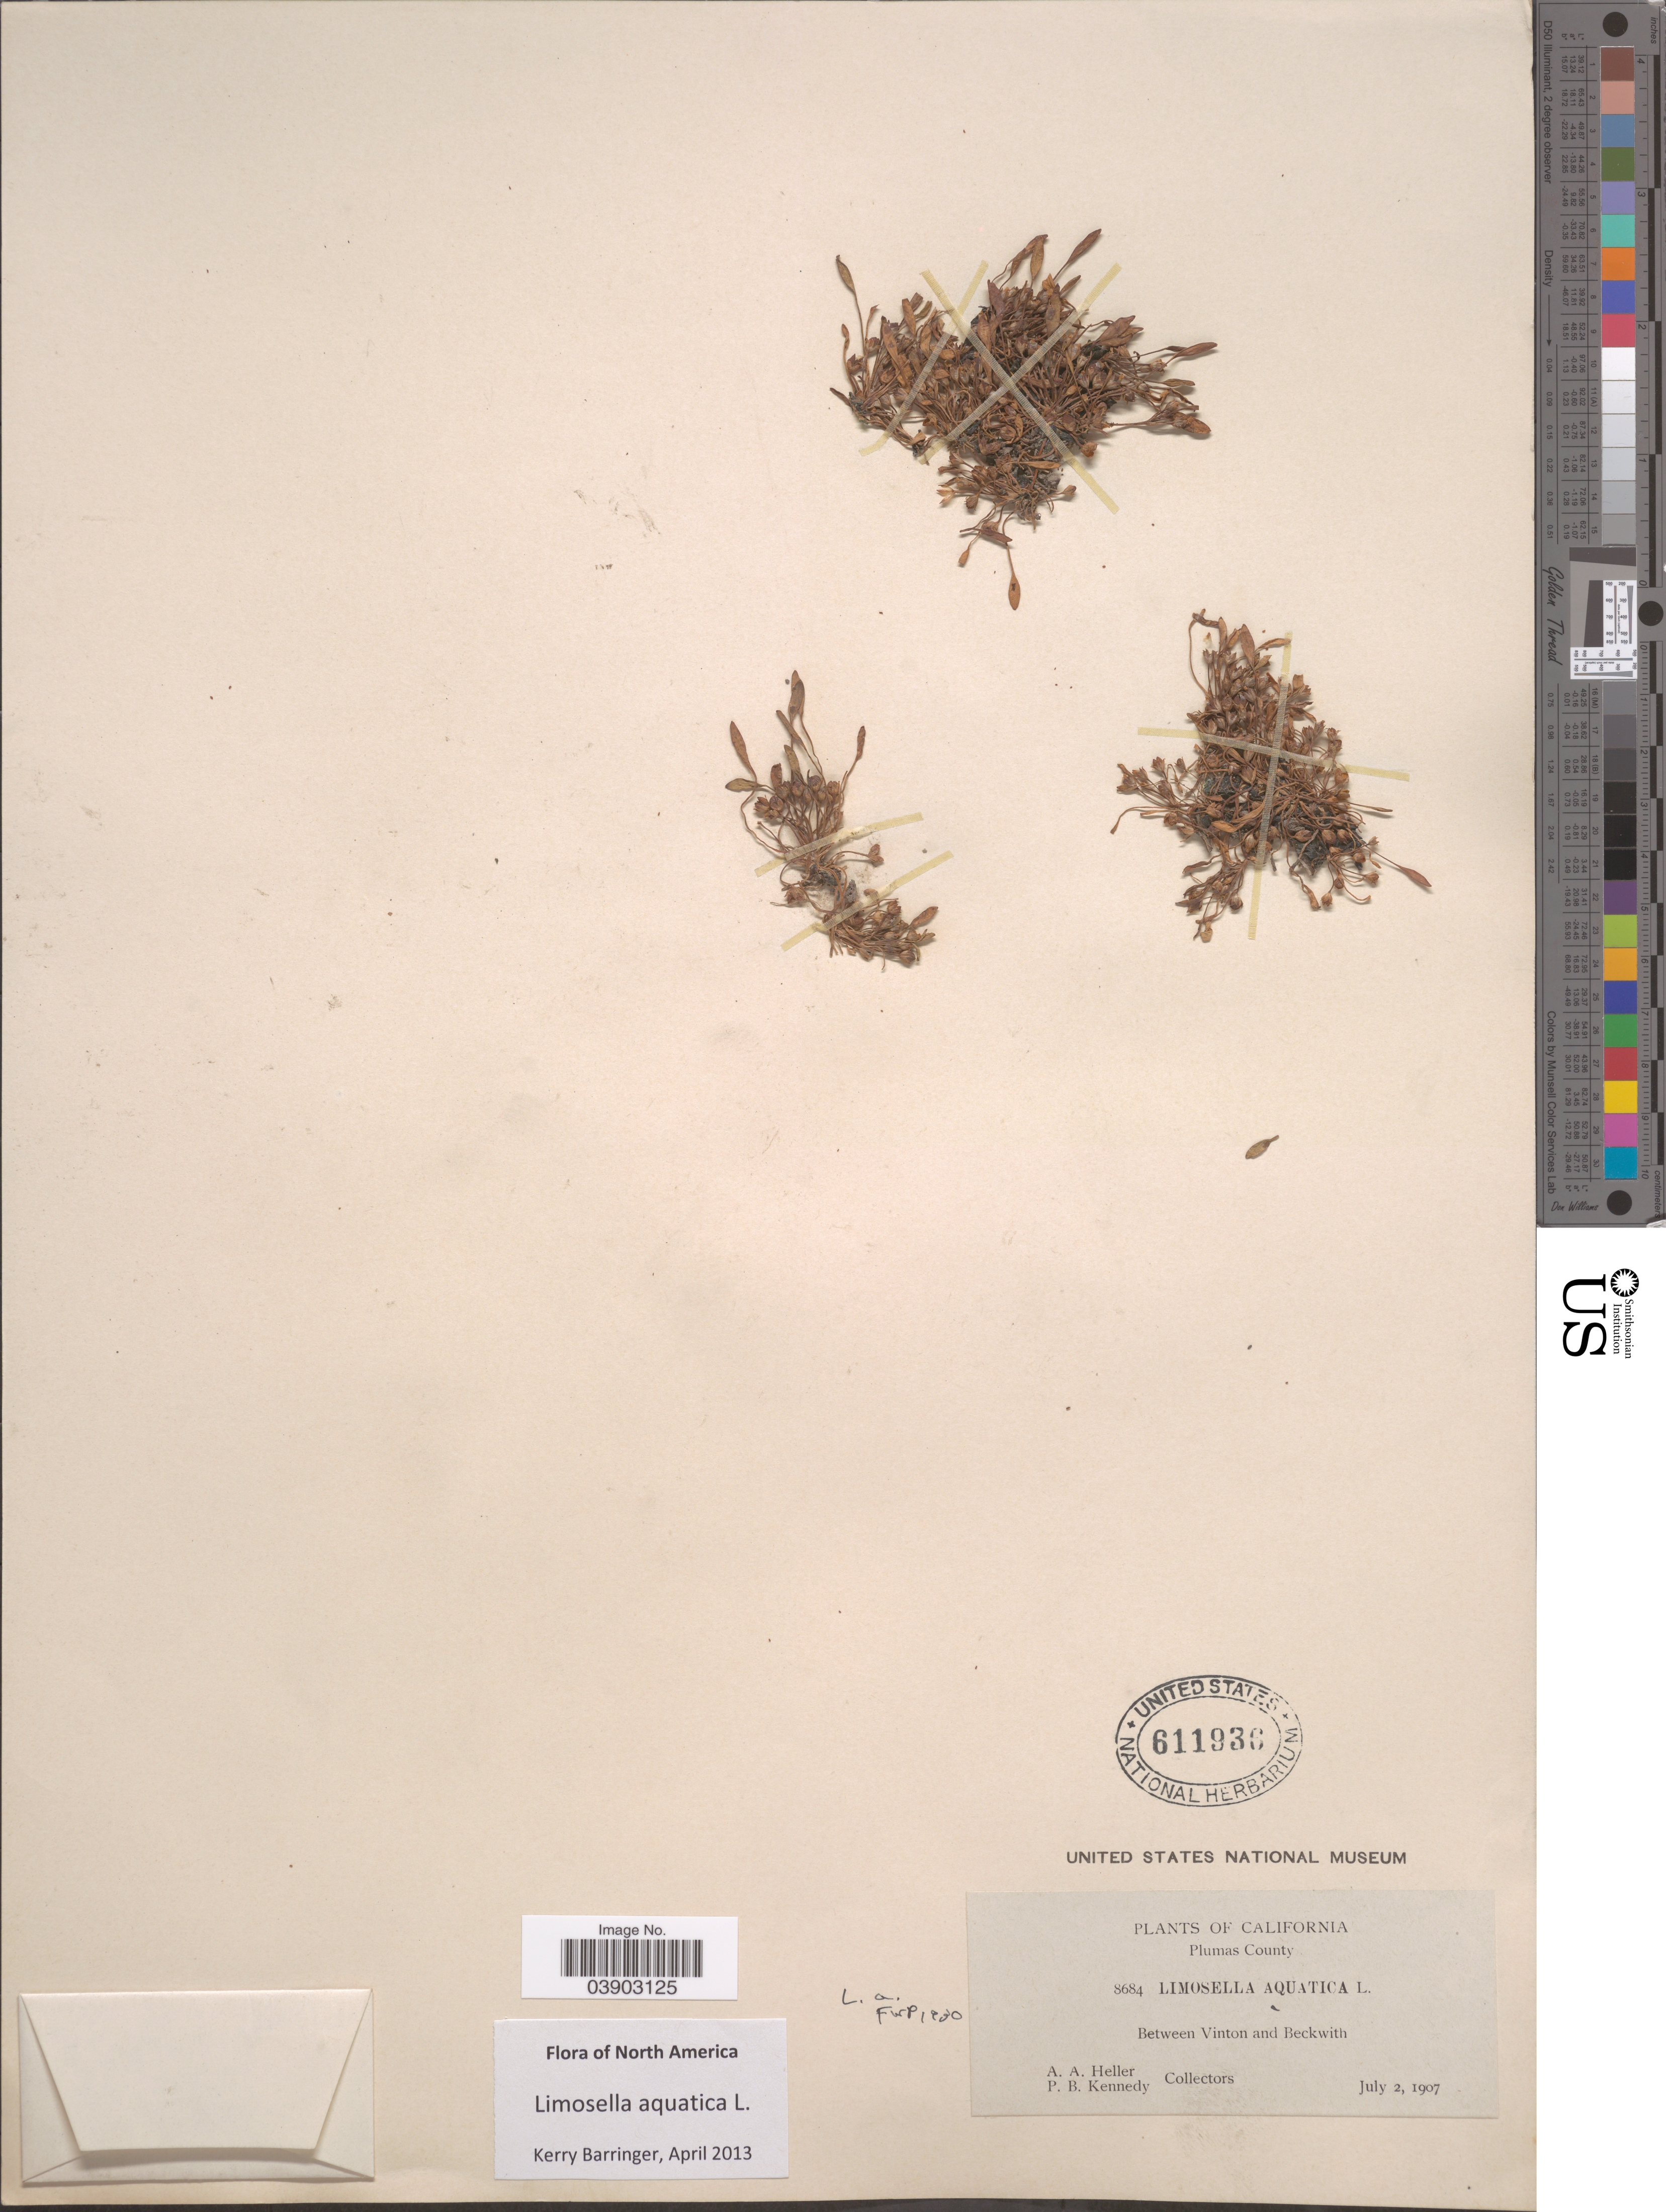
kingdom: Plantae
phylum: Tracheophyta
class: Magnoliopsida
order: Lamiales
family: Scrophulariaceae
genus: Limosella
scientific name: Limosella aquatica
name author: L.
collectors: A. A. Heller & P. B. Kennedy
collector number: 8684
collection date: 1907-07-02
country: United States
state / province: California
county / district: Plumas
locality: Plumas County. Between Vinton and Beckwith.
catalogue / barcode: US 611936